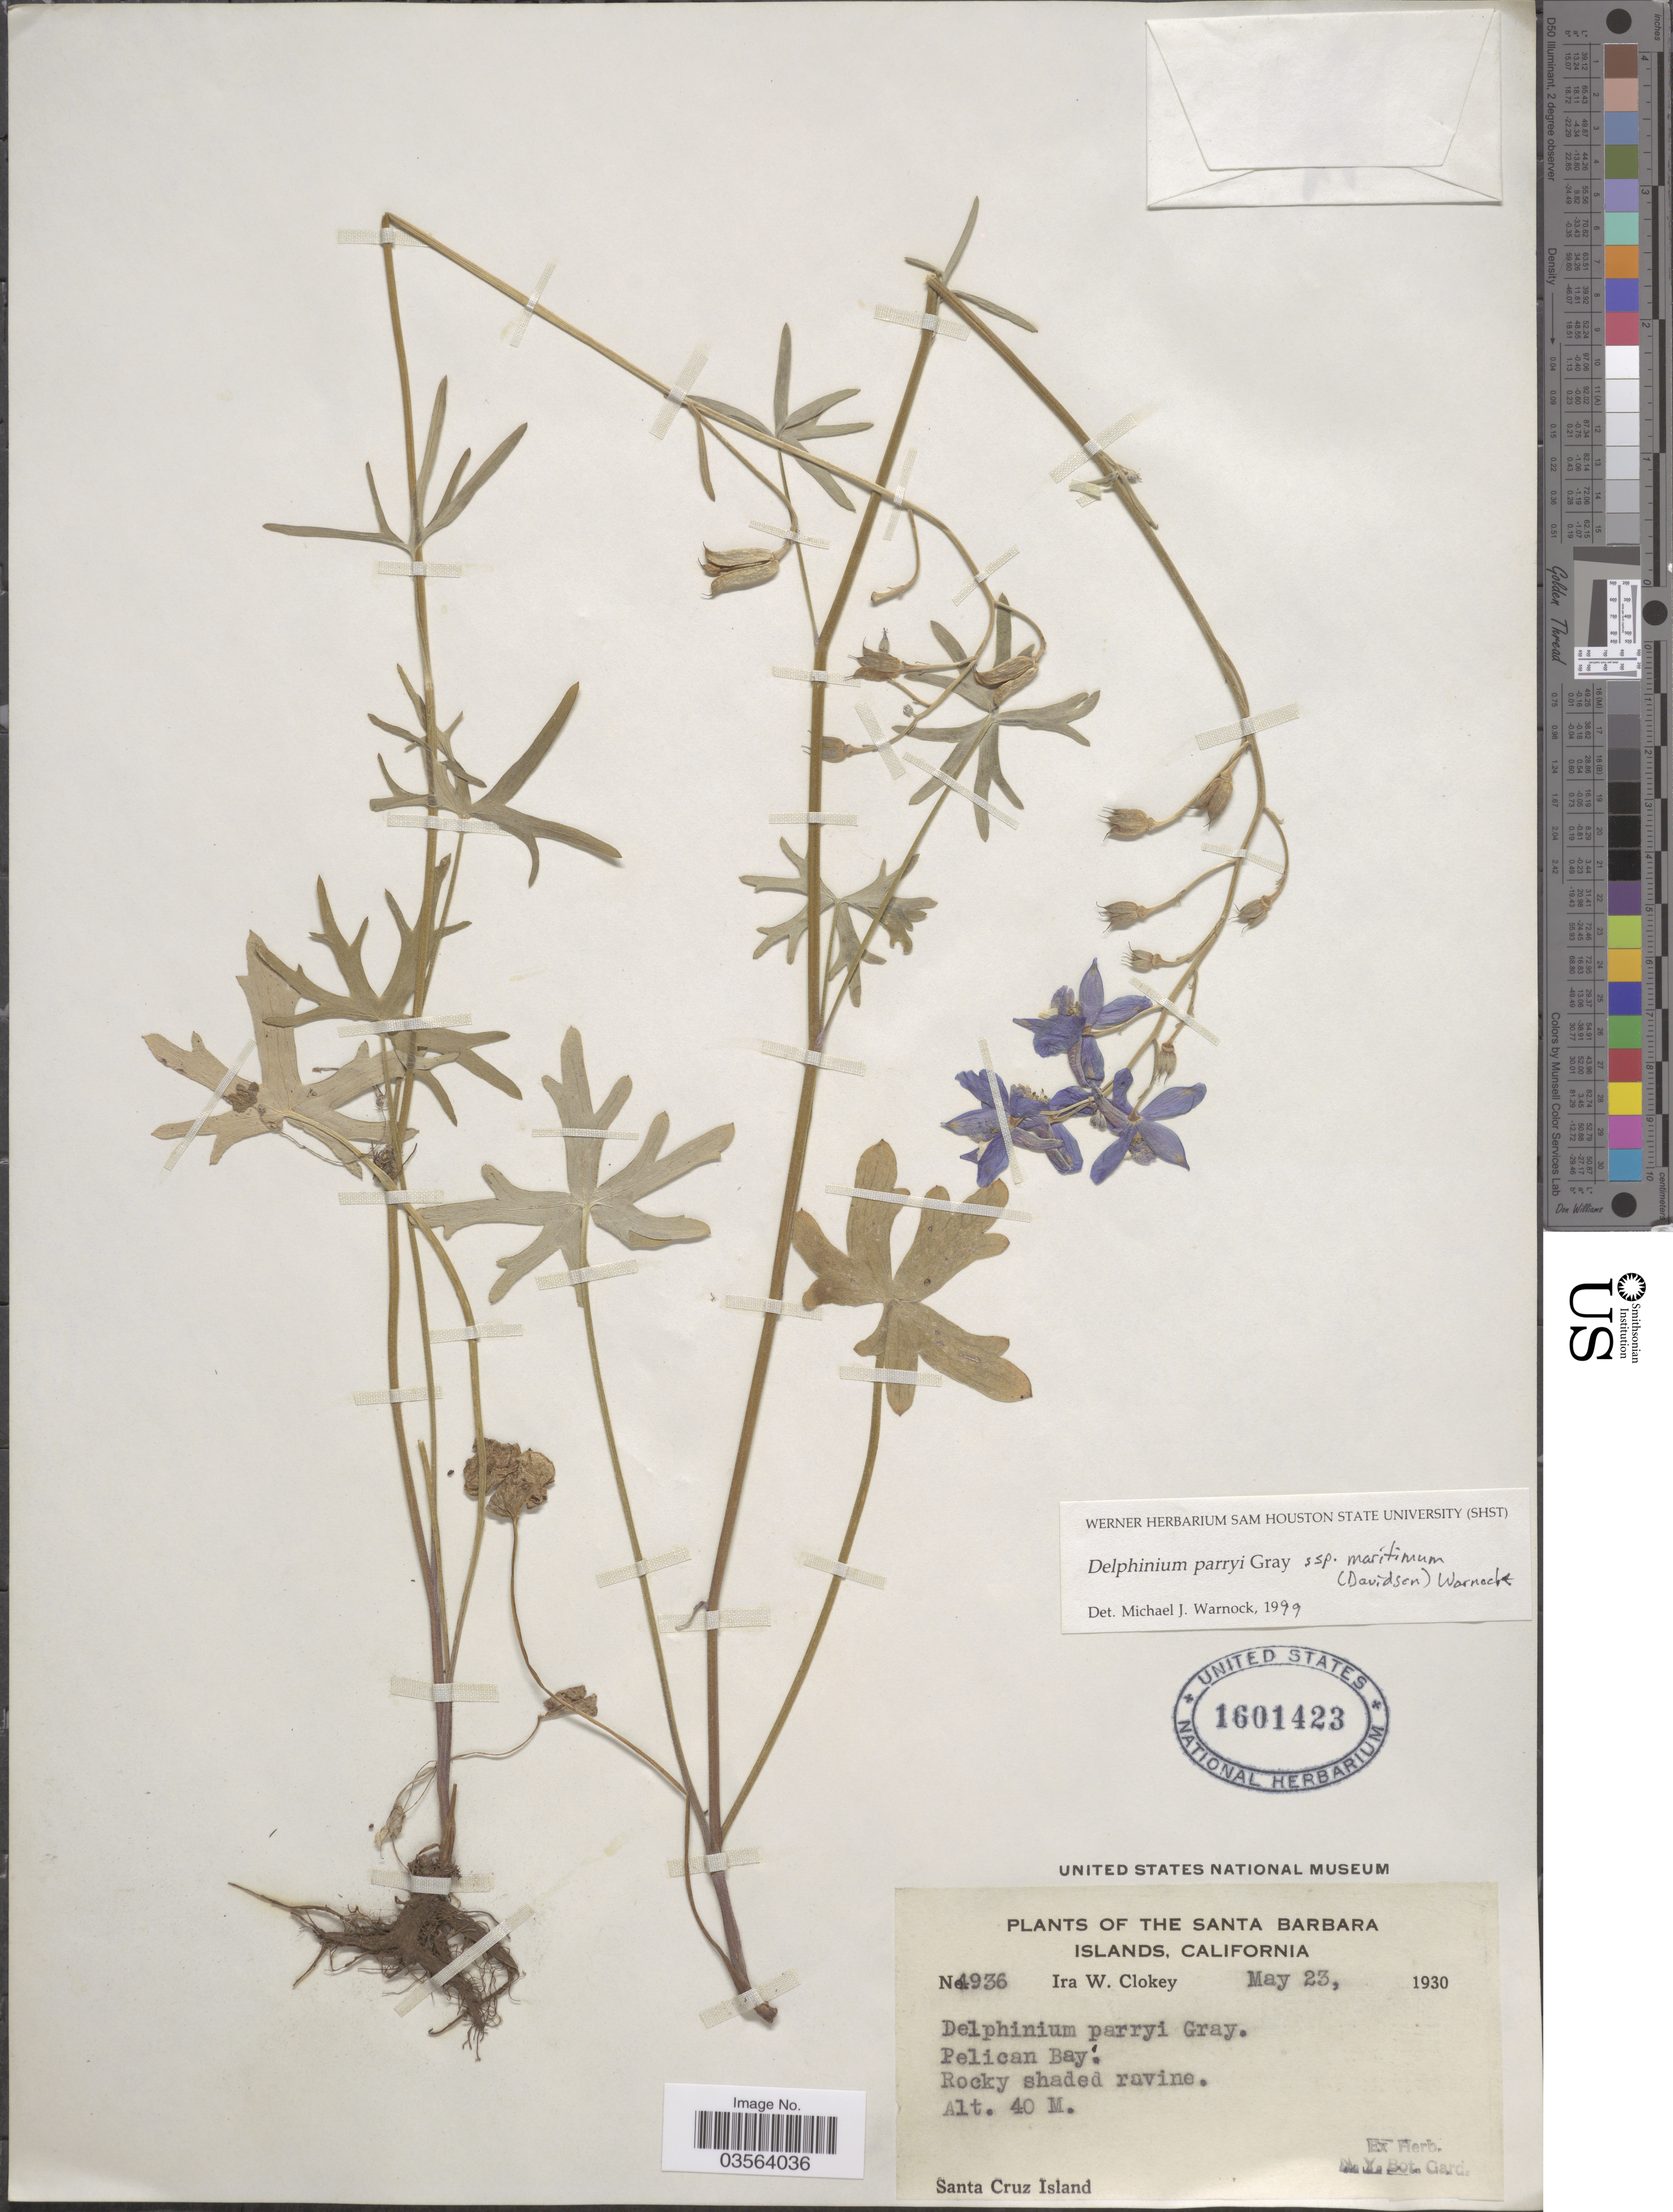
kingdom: Plantae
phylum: Tracheophyta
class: Magnoliopsida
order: Ranunculales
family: Ranunculaceae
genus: Delphinium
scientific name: Delphinium parryi subsp. maritimum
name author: (Davidson) M.J. Warnock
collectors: I. W. Clokey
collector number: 4936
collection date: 1930-05-23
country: United States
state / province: California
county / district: Santa Barbara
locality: Santa Barbara Islands. Pelican Bay.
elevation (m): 40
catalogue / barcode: US 1601423